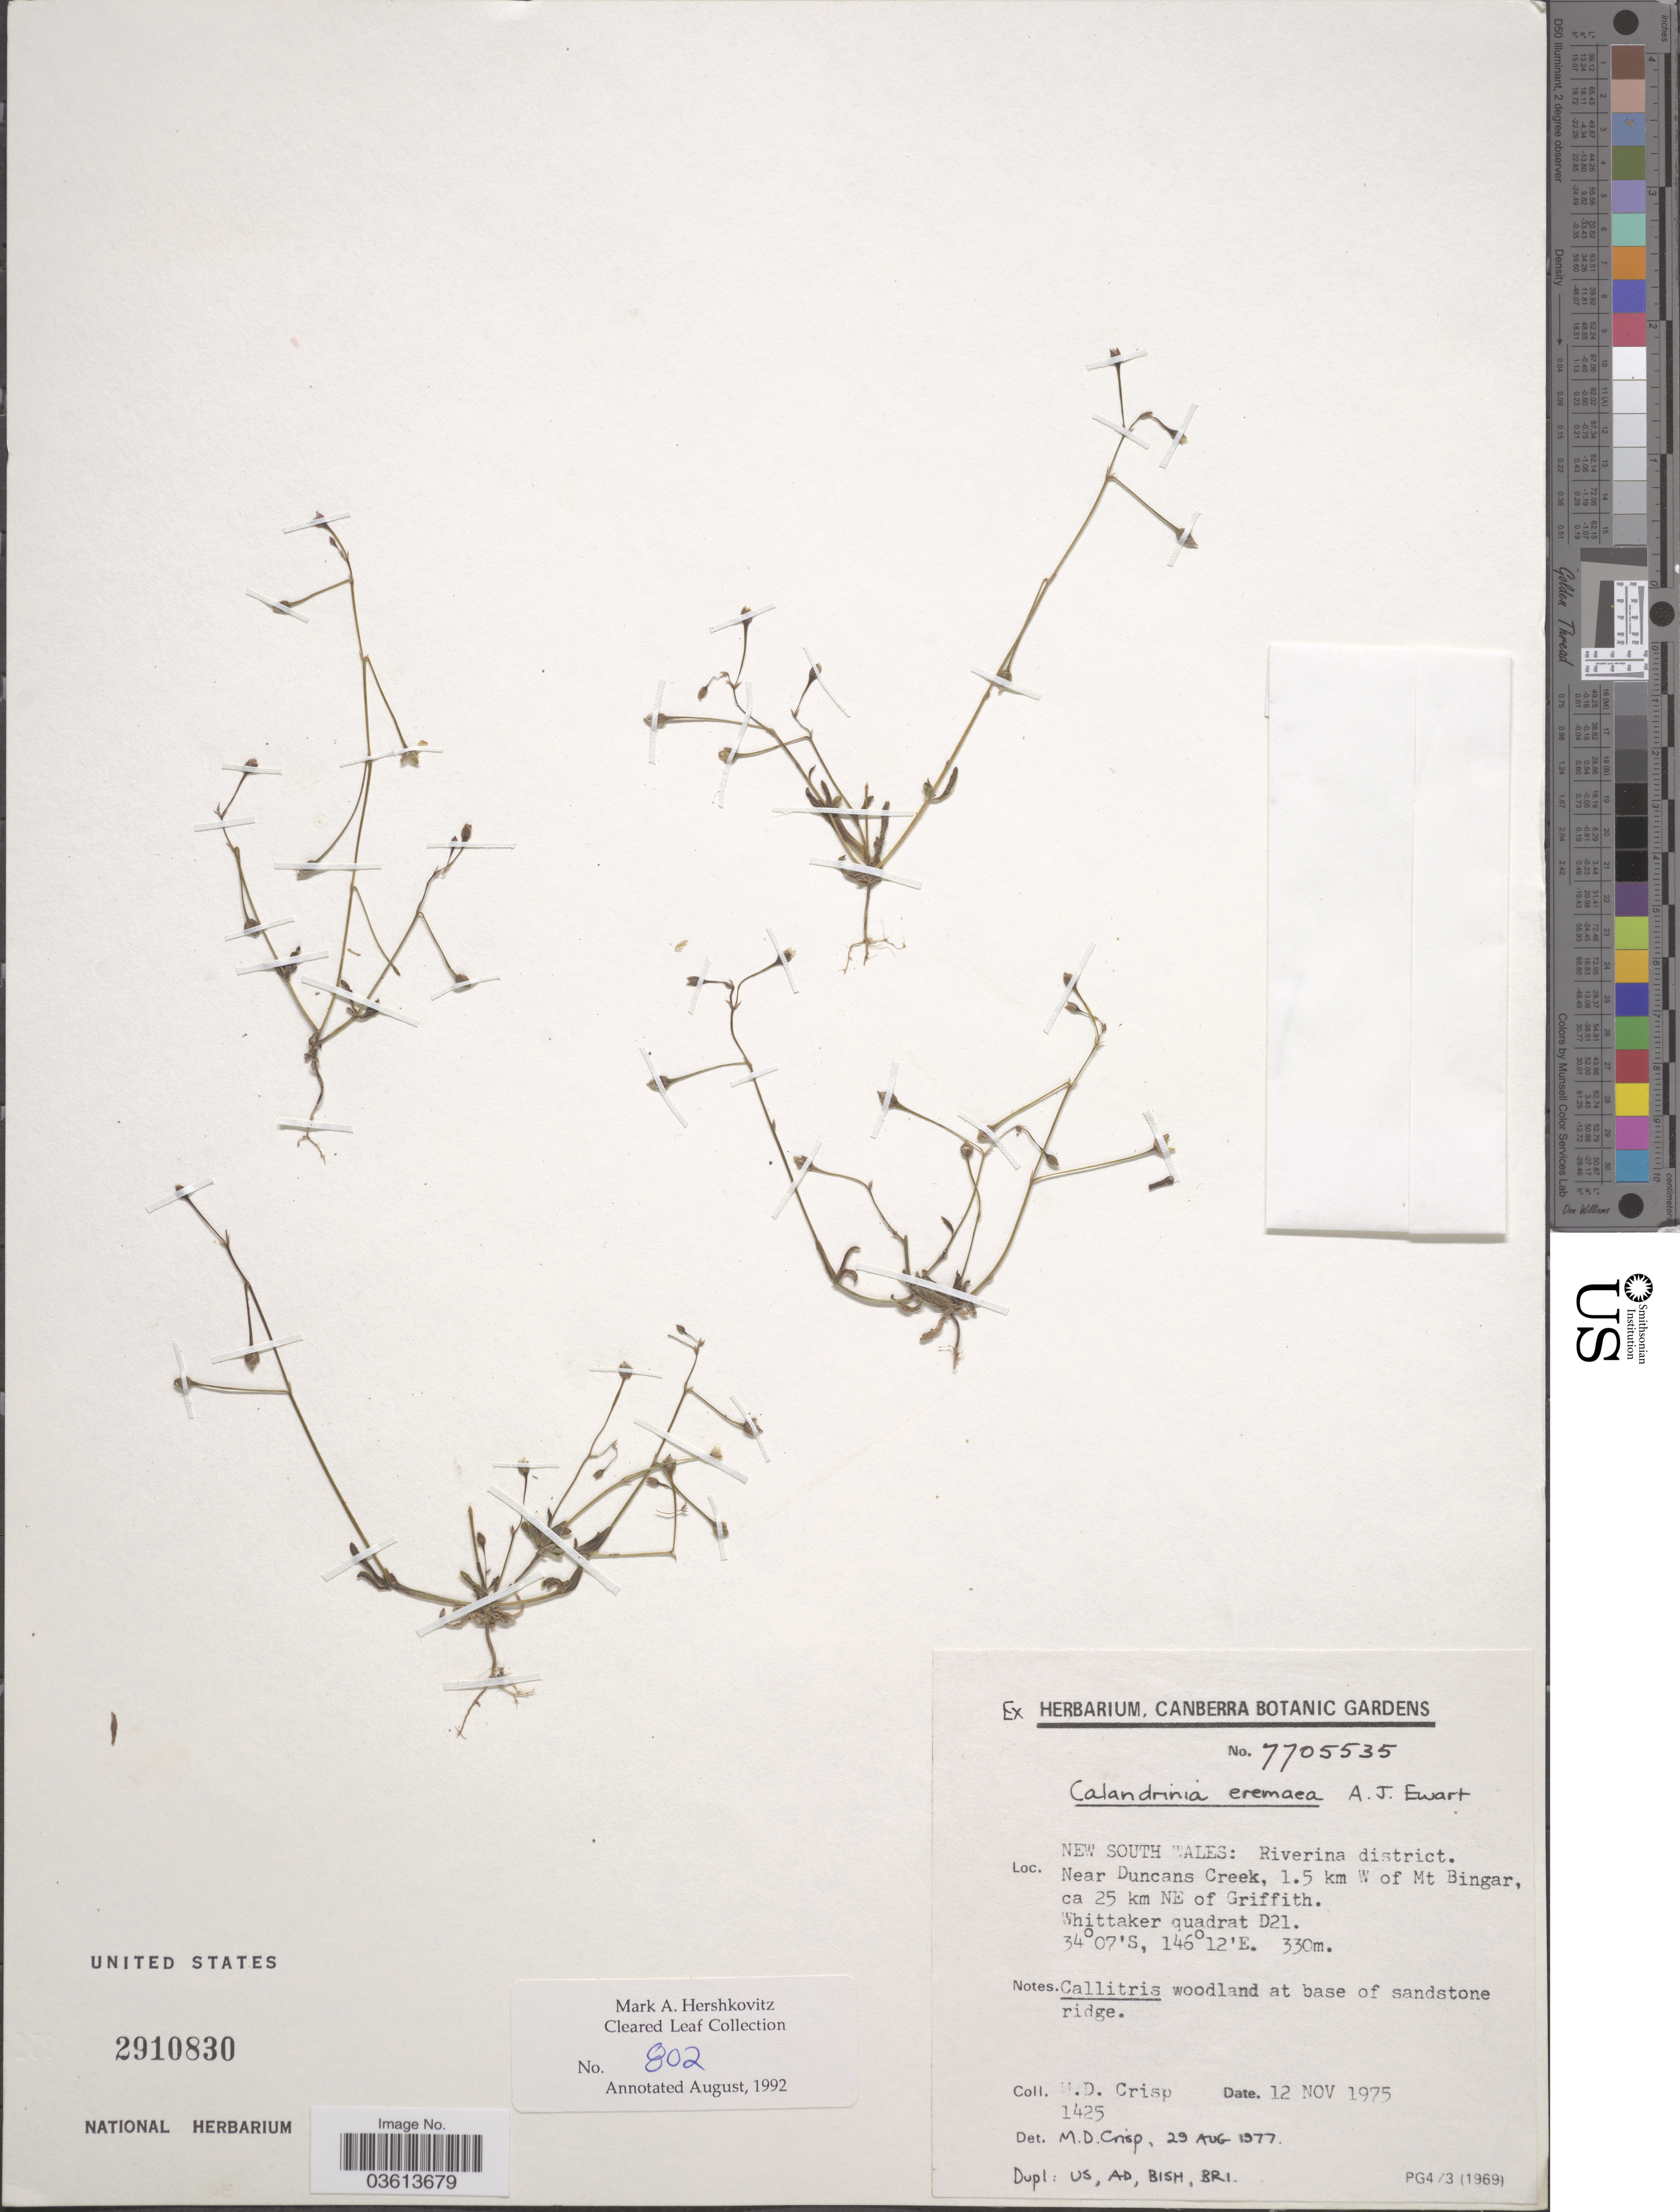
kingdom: Plantae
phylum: Tracheophyta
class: Magnoliopsida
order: Caryophyllales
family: Montiaceae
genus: Parakeelya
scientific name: Parakeelya eremaea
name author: (Ewart) Hershk.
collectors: M. Crisp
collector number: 1425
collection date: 1975-11-12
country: Australia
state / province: New South Wales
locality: Riverina district. Near Duncans Creek, 1.5 km W of Mt Bingar, ca 25 km NE of Griffith. Whittaker quadrat D21.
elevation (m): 330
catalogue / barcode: US 2910830